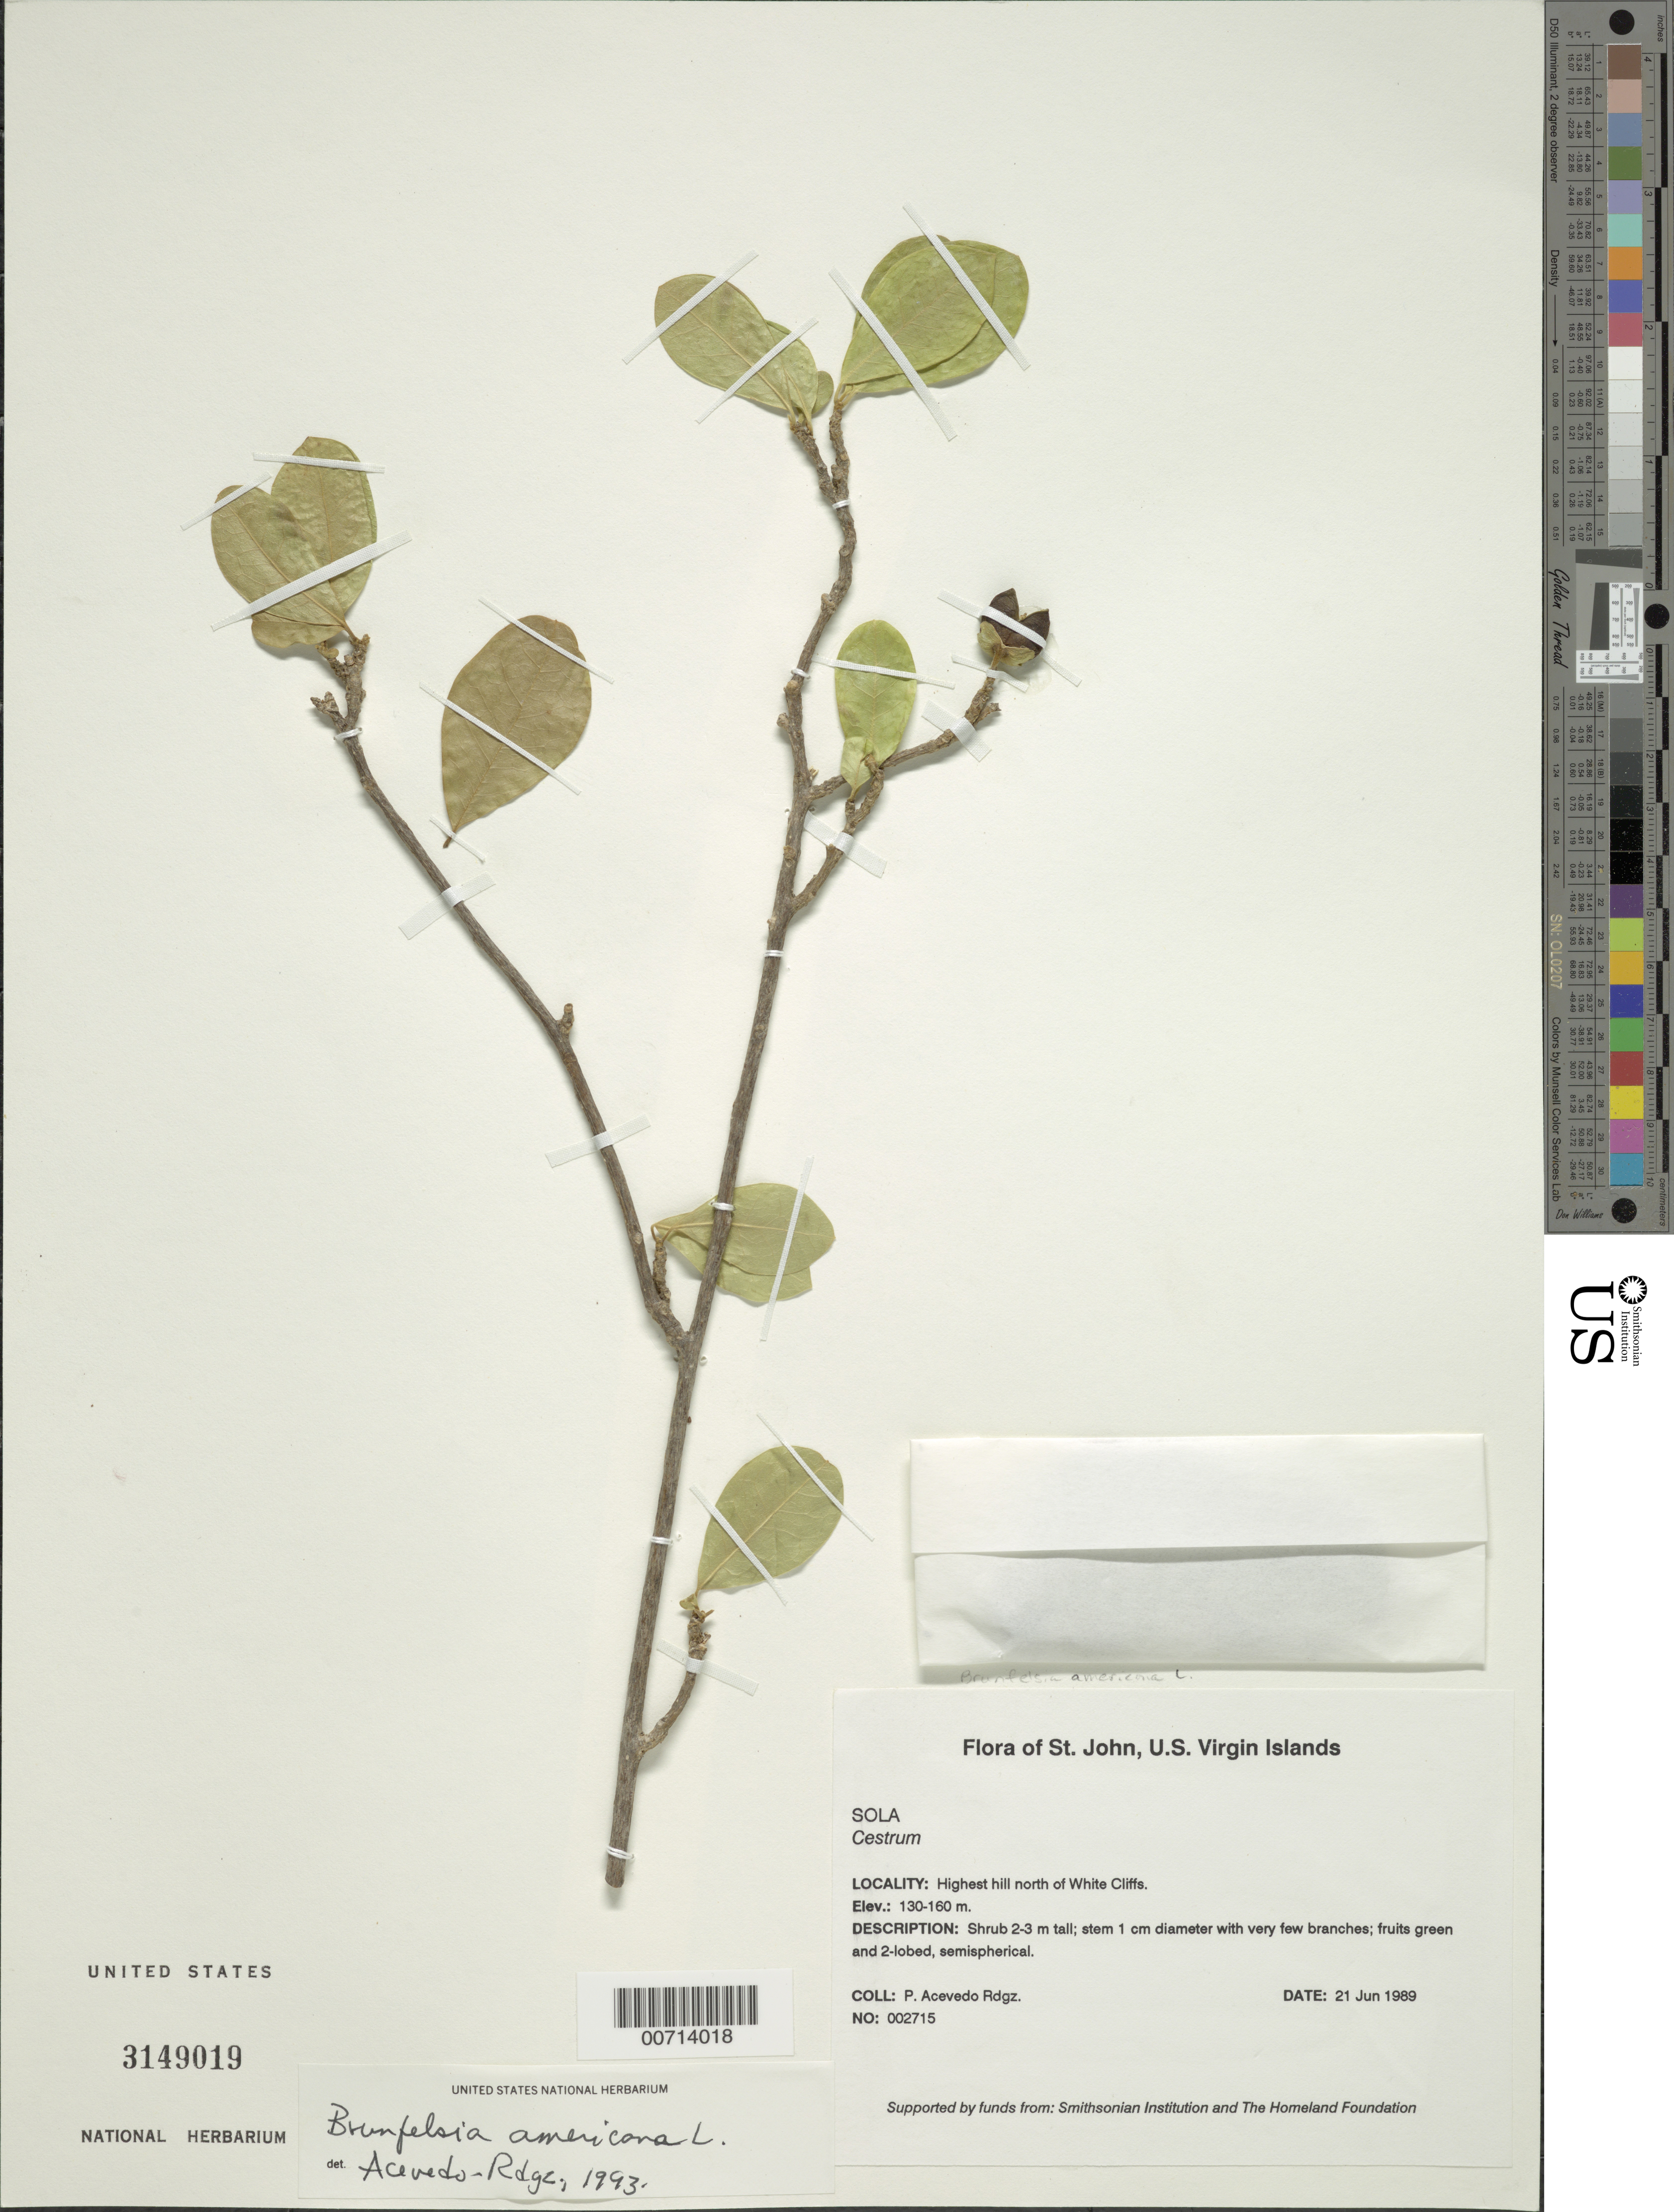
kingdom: Plantae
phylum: Tracheophyta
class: Magnoliopsida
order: Solanales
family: Solanaceae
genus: Brunfelsia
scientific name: Brunfelsia americana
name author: L.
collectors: P. Acevedo-Rodr.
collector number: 2715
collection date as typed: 21 Jun 1989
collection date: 1989-06-21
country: U.S. Virgin Islands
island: St. John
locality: Reef Bay Quarter, Highest hill north of White Cliffs.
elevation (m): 130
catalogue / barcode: US 3149019